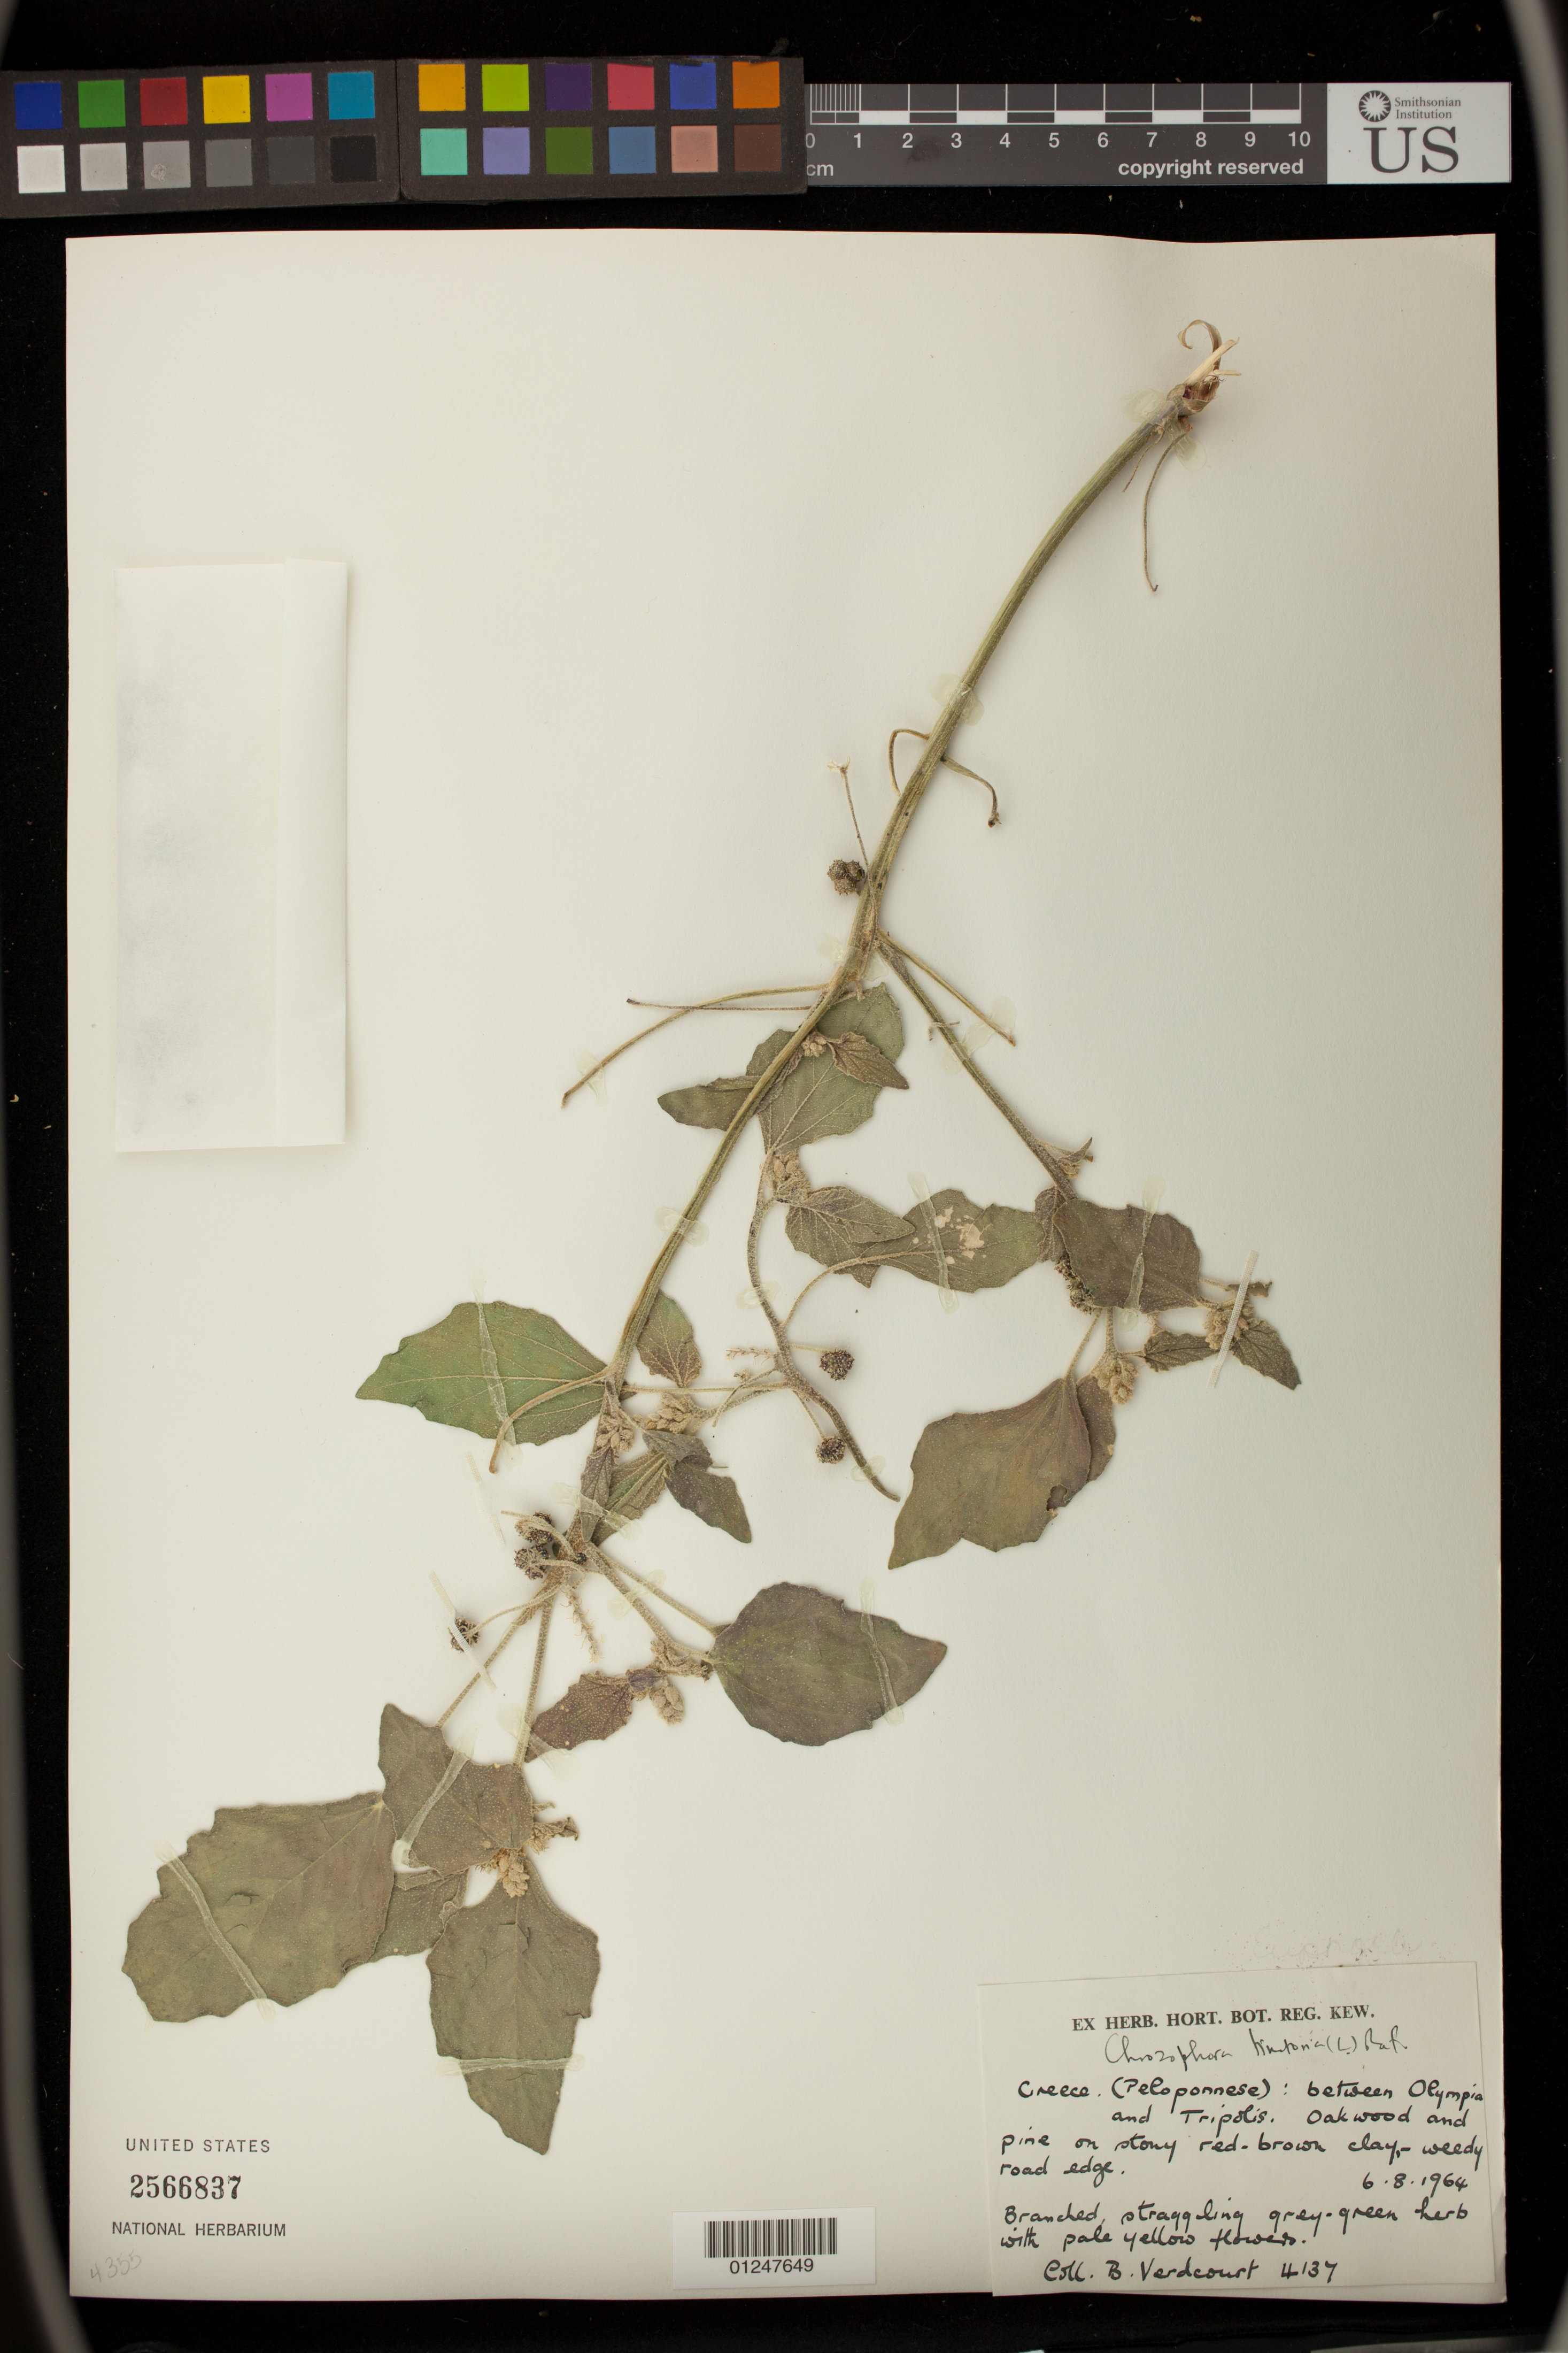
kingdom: Plantae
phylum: Tracheophyta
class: Magnoliopsida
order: Malpighiales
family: Euphorbiaceae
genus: Chrozophora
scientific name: Chrozophora tinctoria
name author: (L.) A. Juss.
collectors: B. Verdcourt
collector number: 4137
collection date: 1964-06-08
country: Greece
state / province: Peloponnese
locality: Between Olympia and Tripolis.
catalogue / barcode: US 2566837